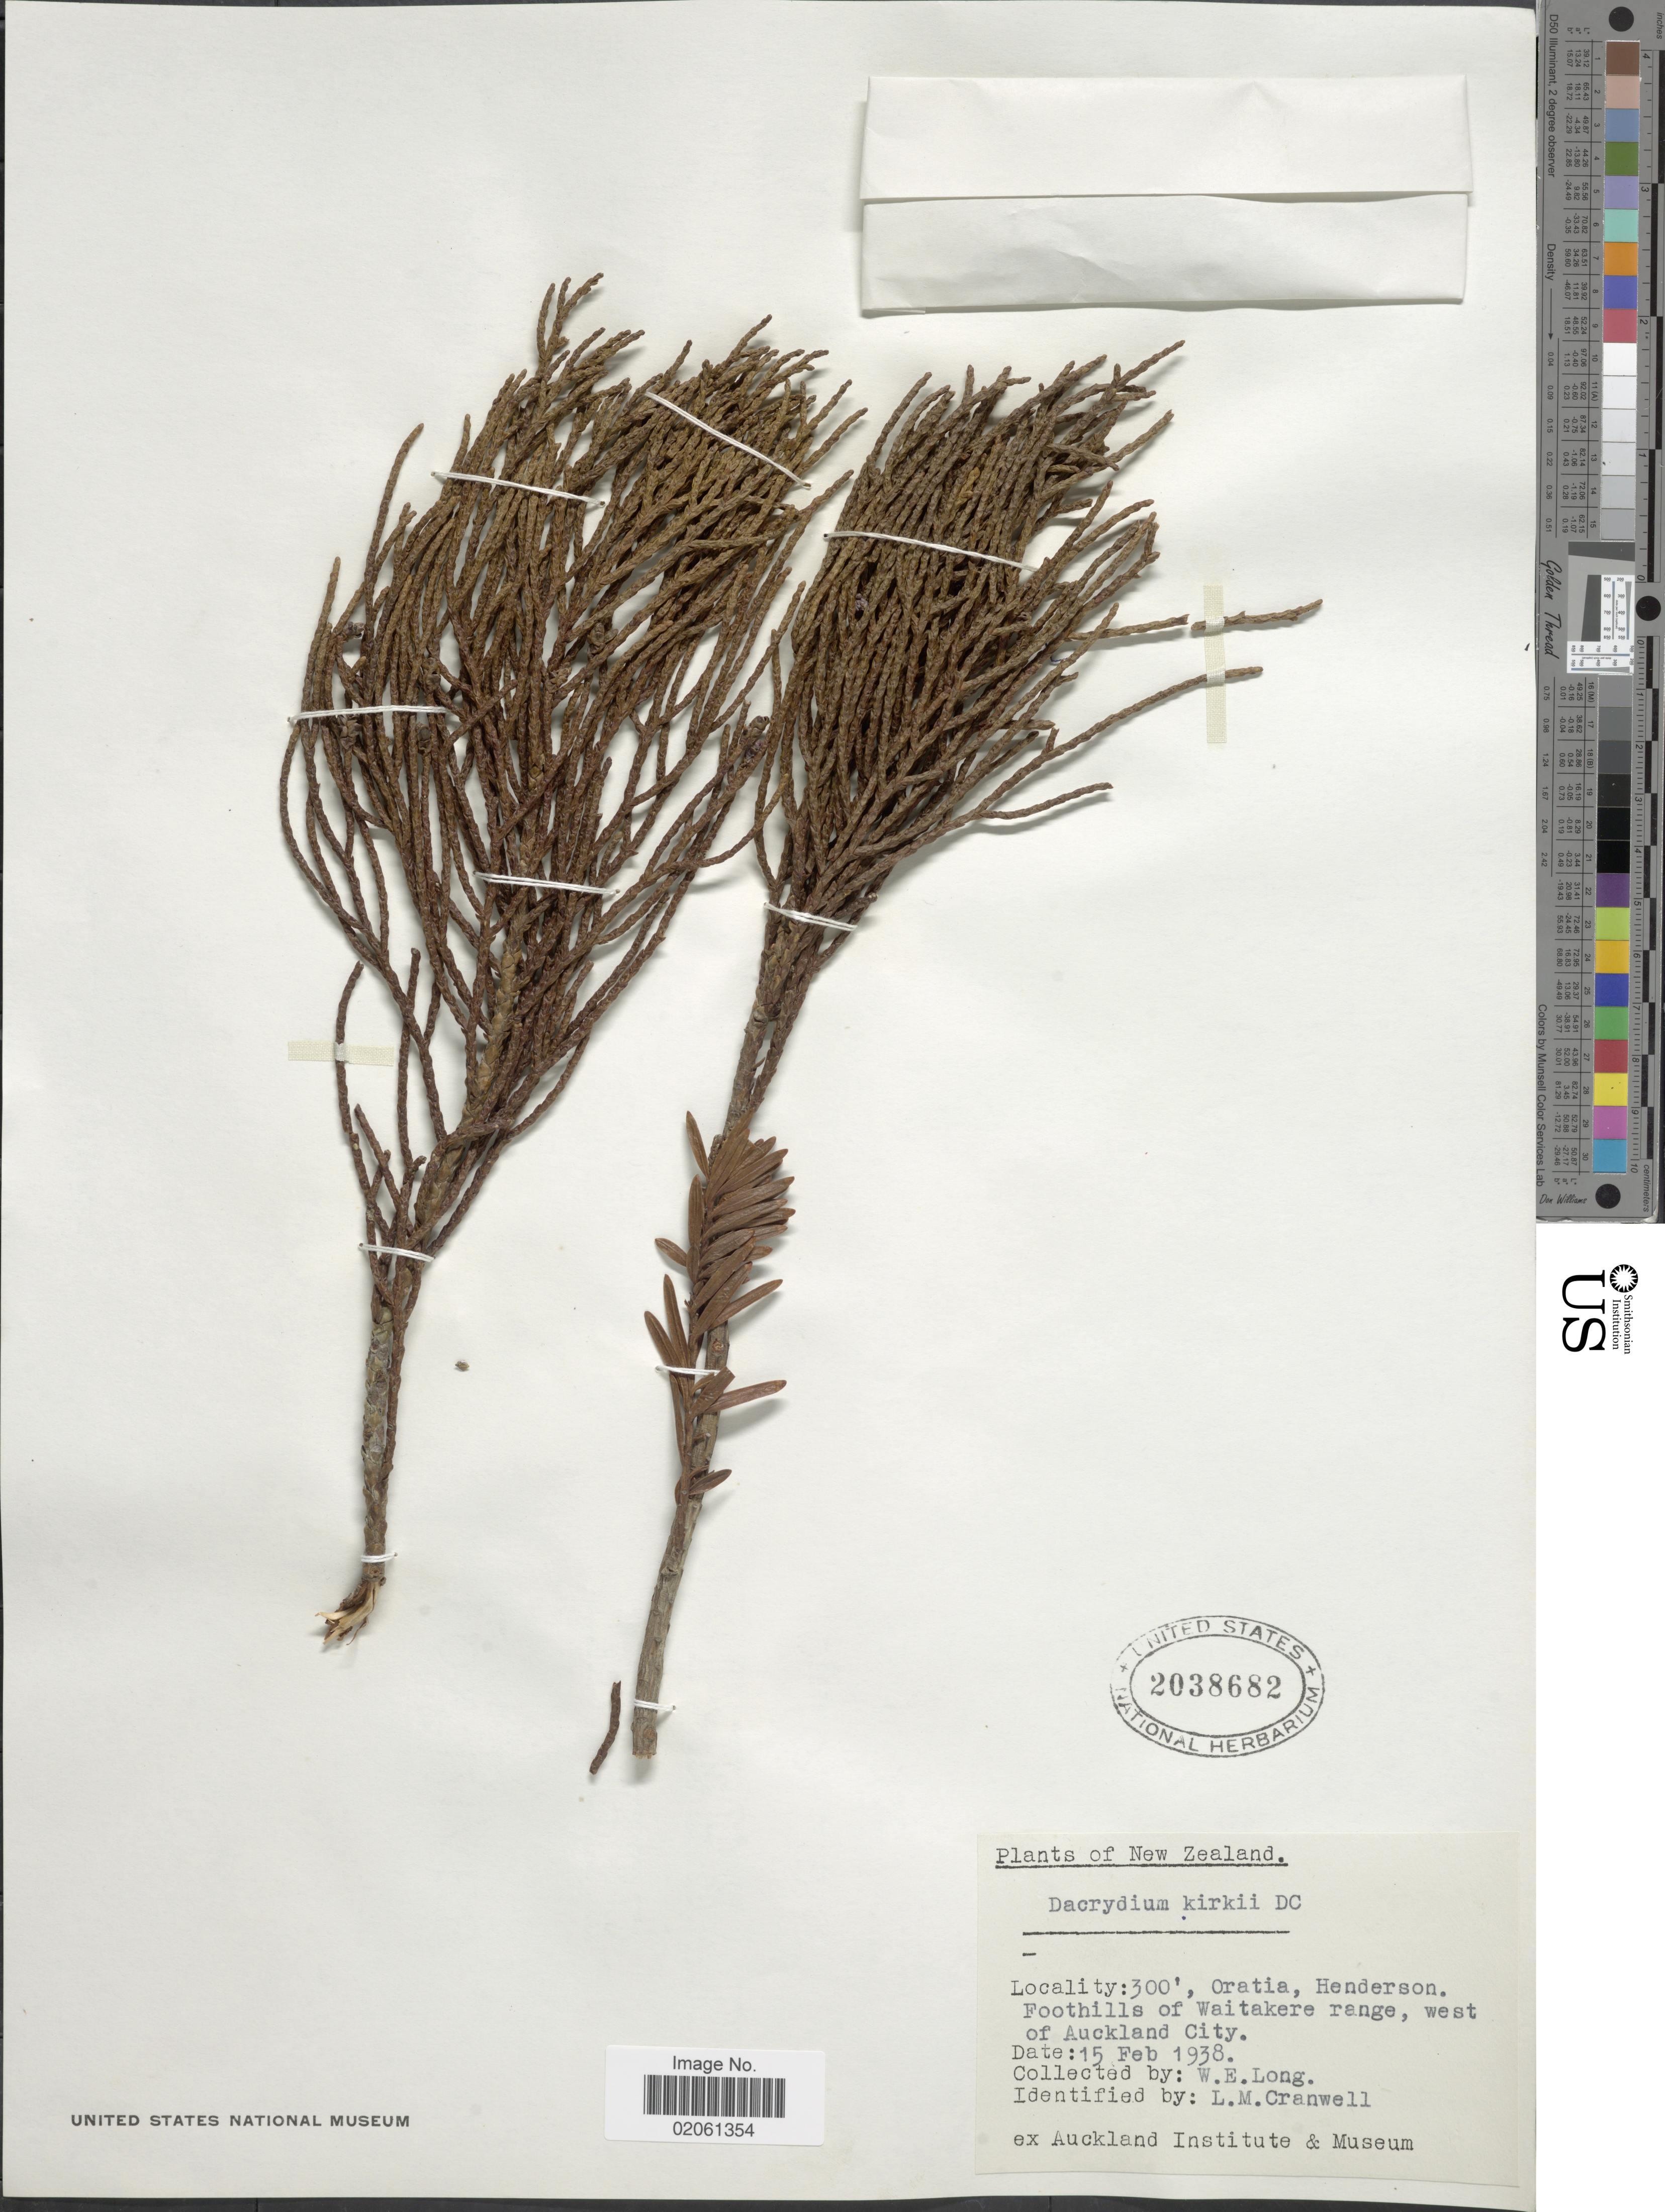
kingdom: Plantae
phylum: Tracheophyta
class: Pinopsida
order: Pinales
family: Podocarpaceae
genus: Dacrydium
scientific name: Dacrydium kirkii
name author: F. Muell. ex Parl.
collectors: W. Long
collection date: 1938-02-15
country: New Zealand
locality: Oratia, Henderson. Foothills of Waitakere range, west of Auckland City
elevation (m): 91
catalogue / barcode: US 2038682